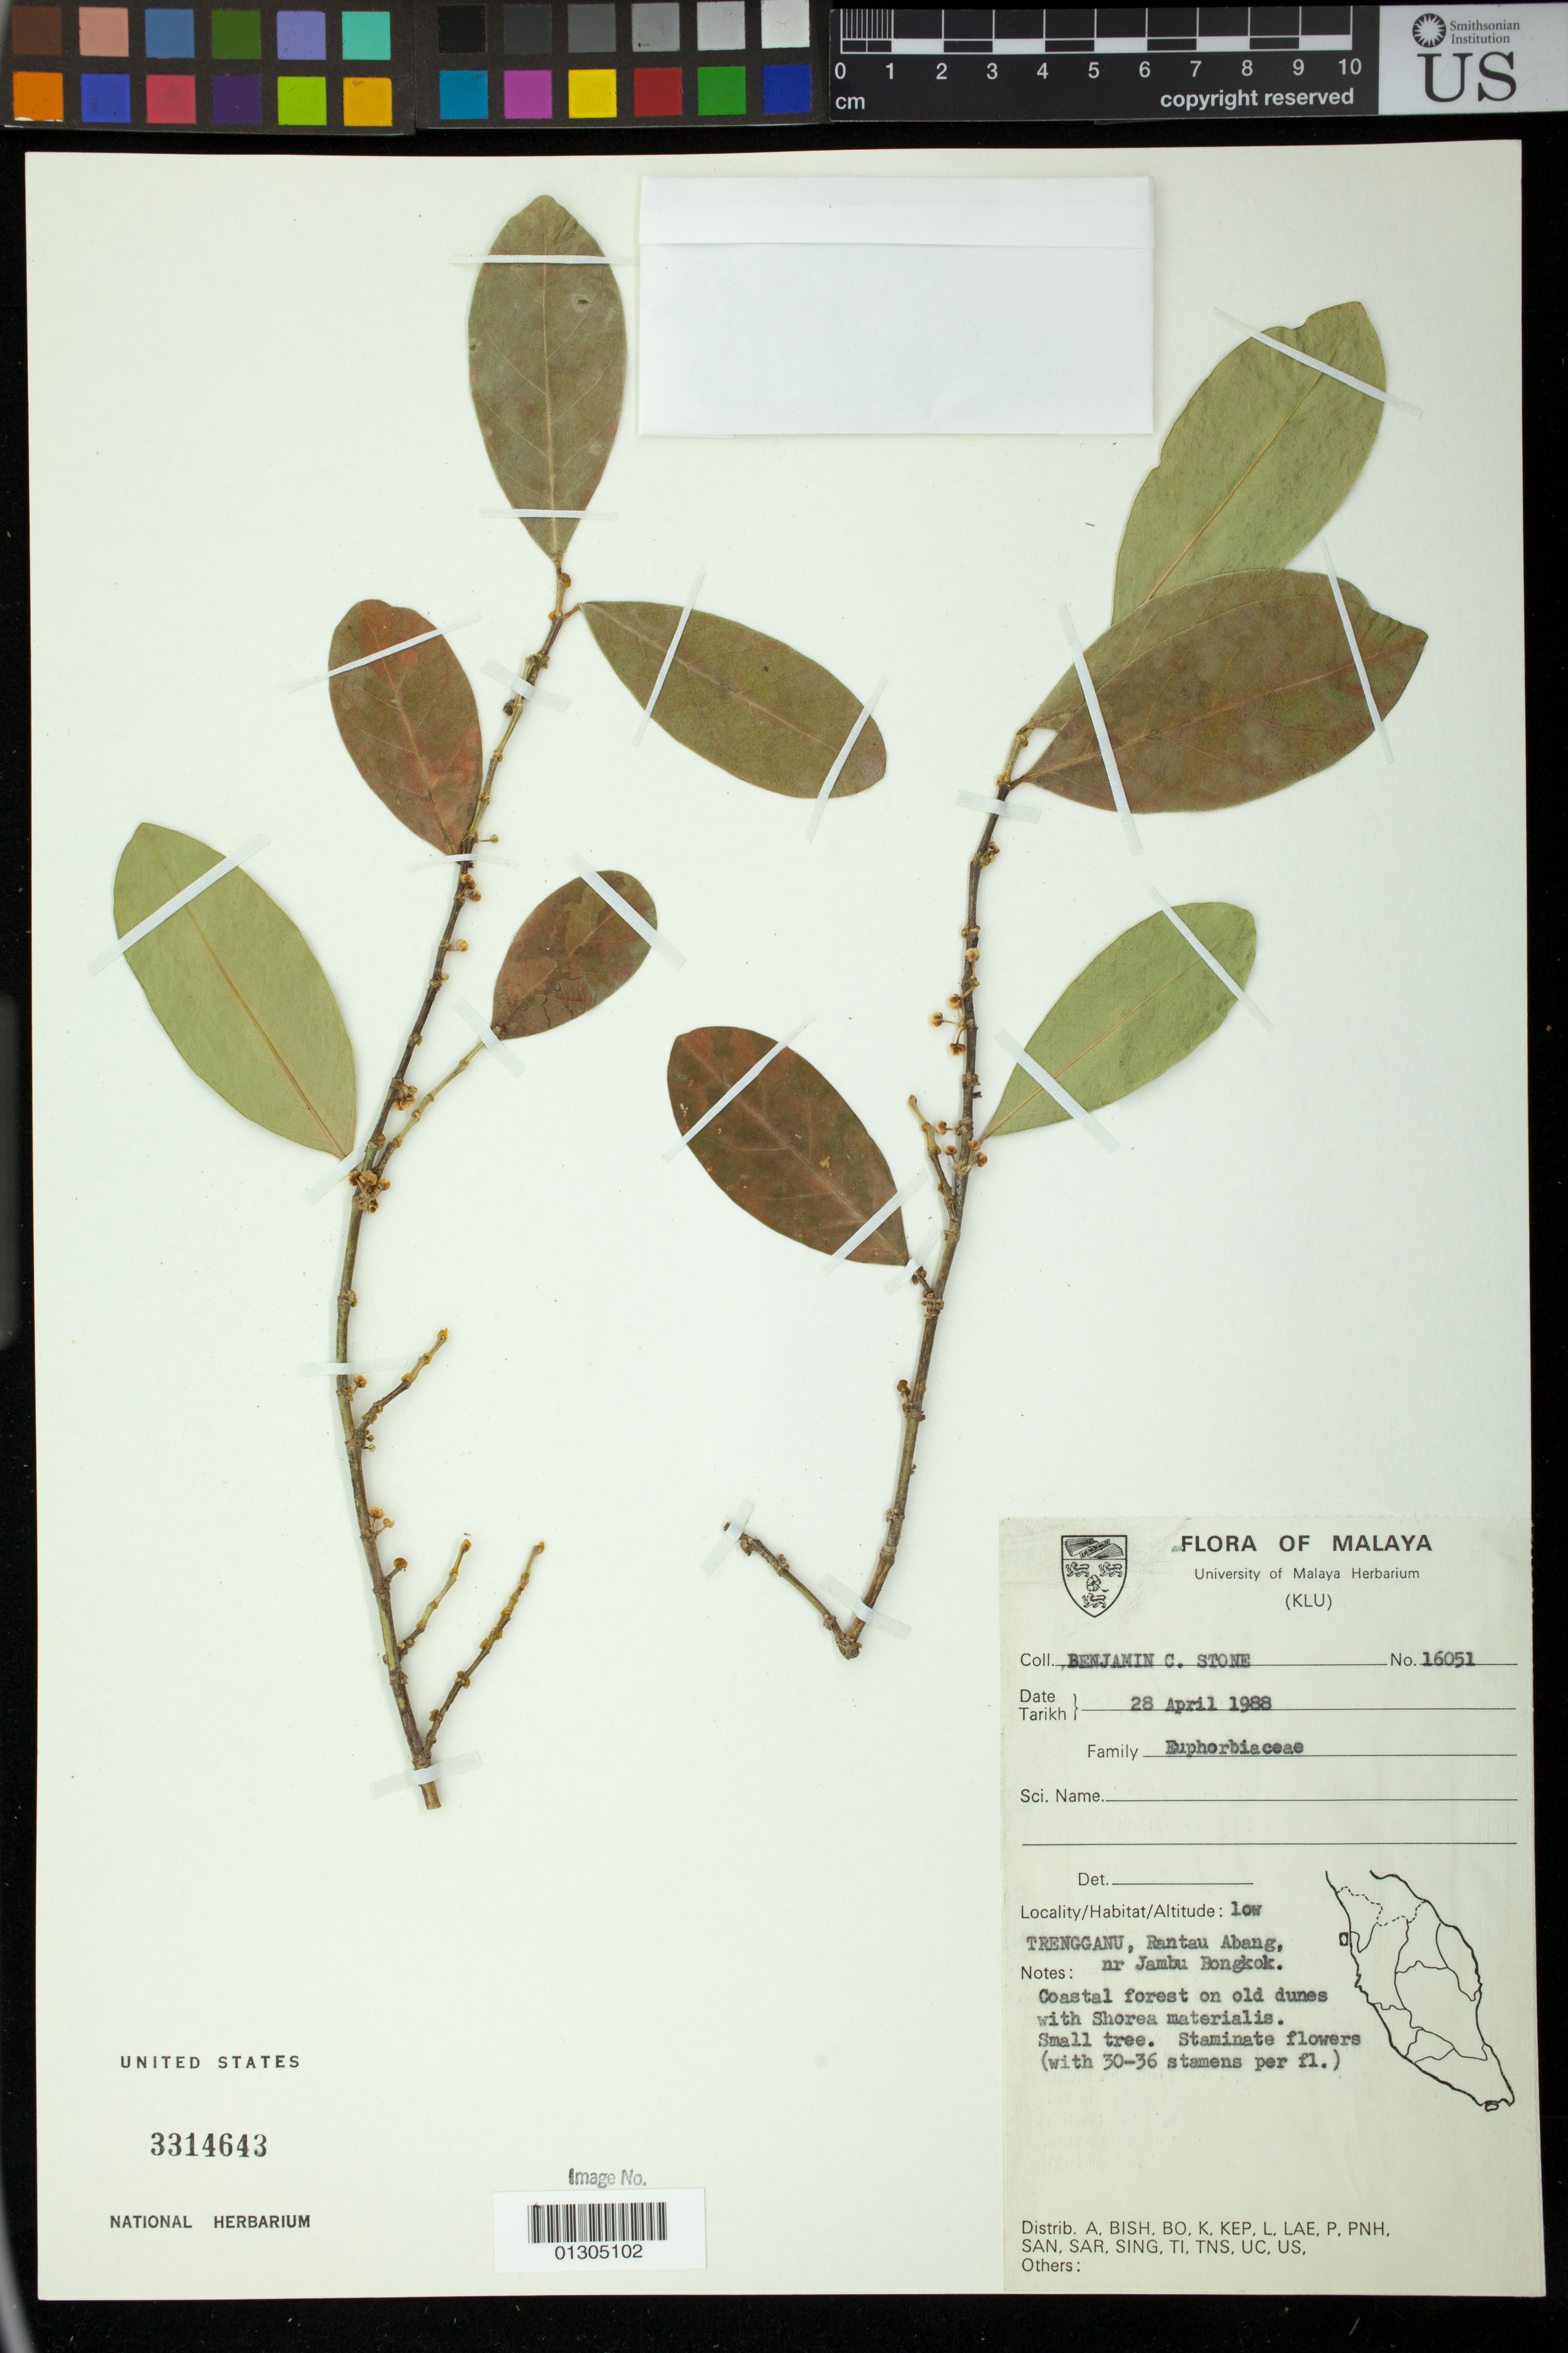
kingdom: Plantae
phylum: Tracheophyta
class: Magnoliopsida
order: Malpighiales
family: Euphorbiaceae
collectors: B. C. Stone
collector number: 16051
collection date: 1988-04-28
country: Malaysia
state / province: Terengganu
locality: Rantau Abang, nr Jambu Bongkok.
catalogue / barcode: US 3314643